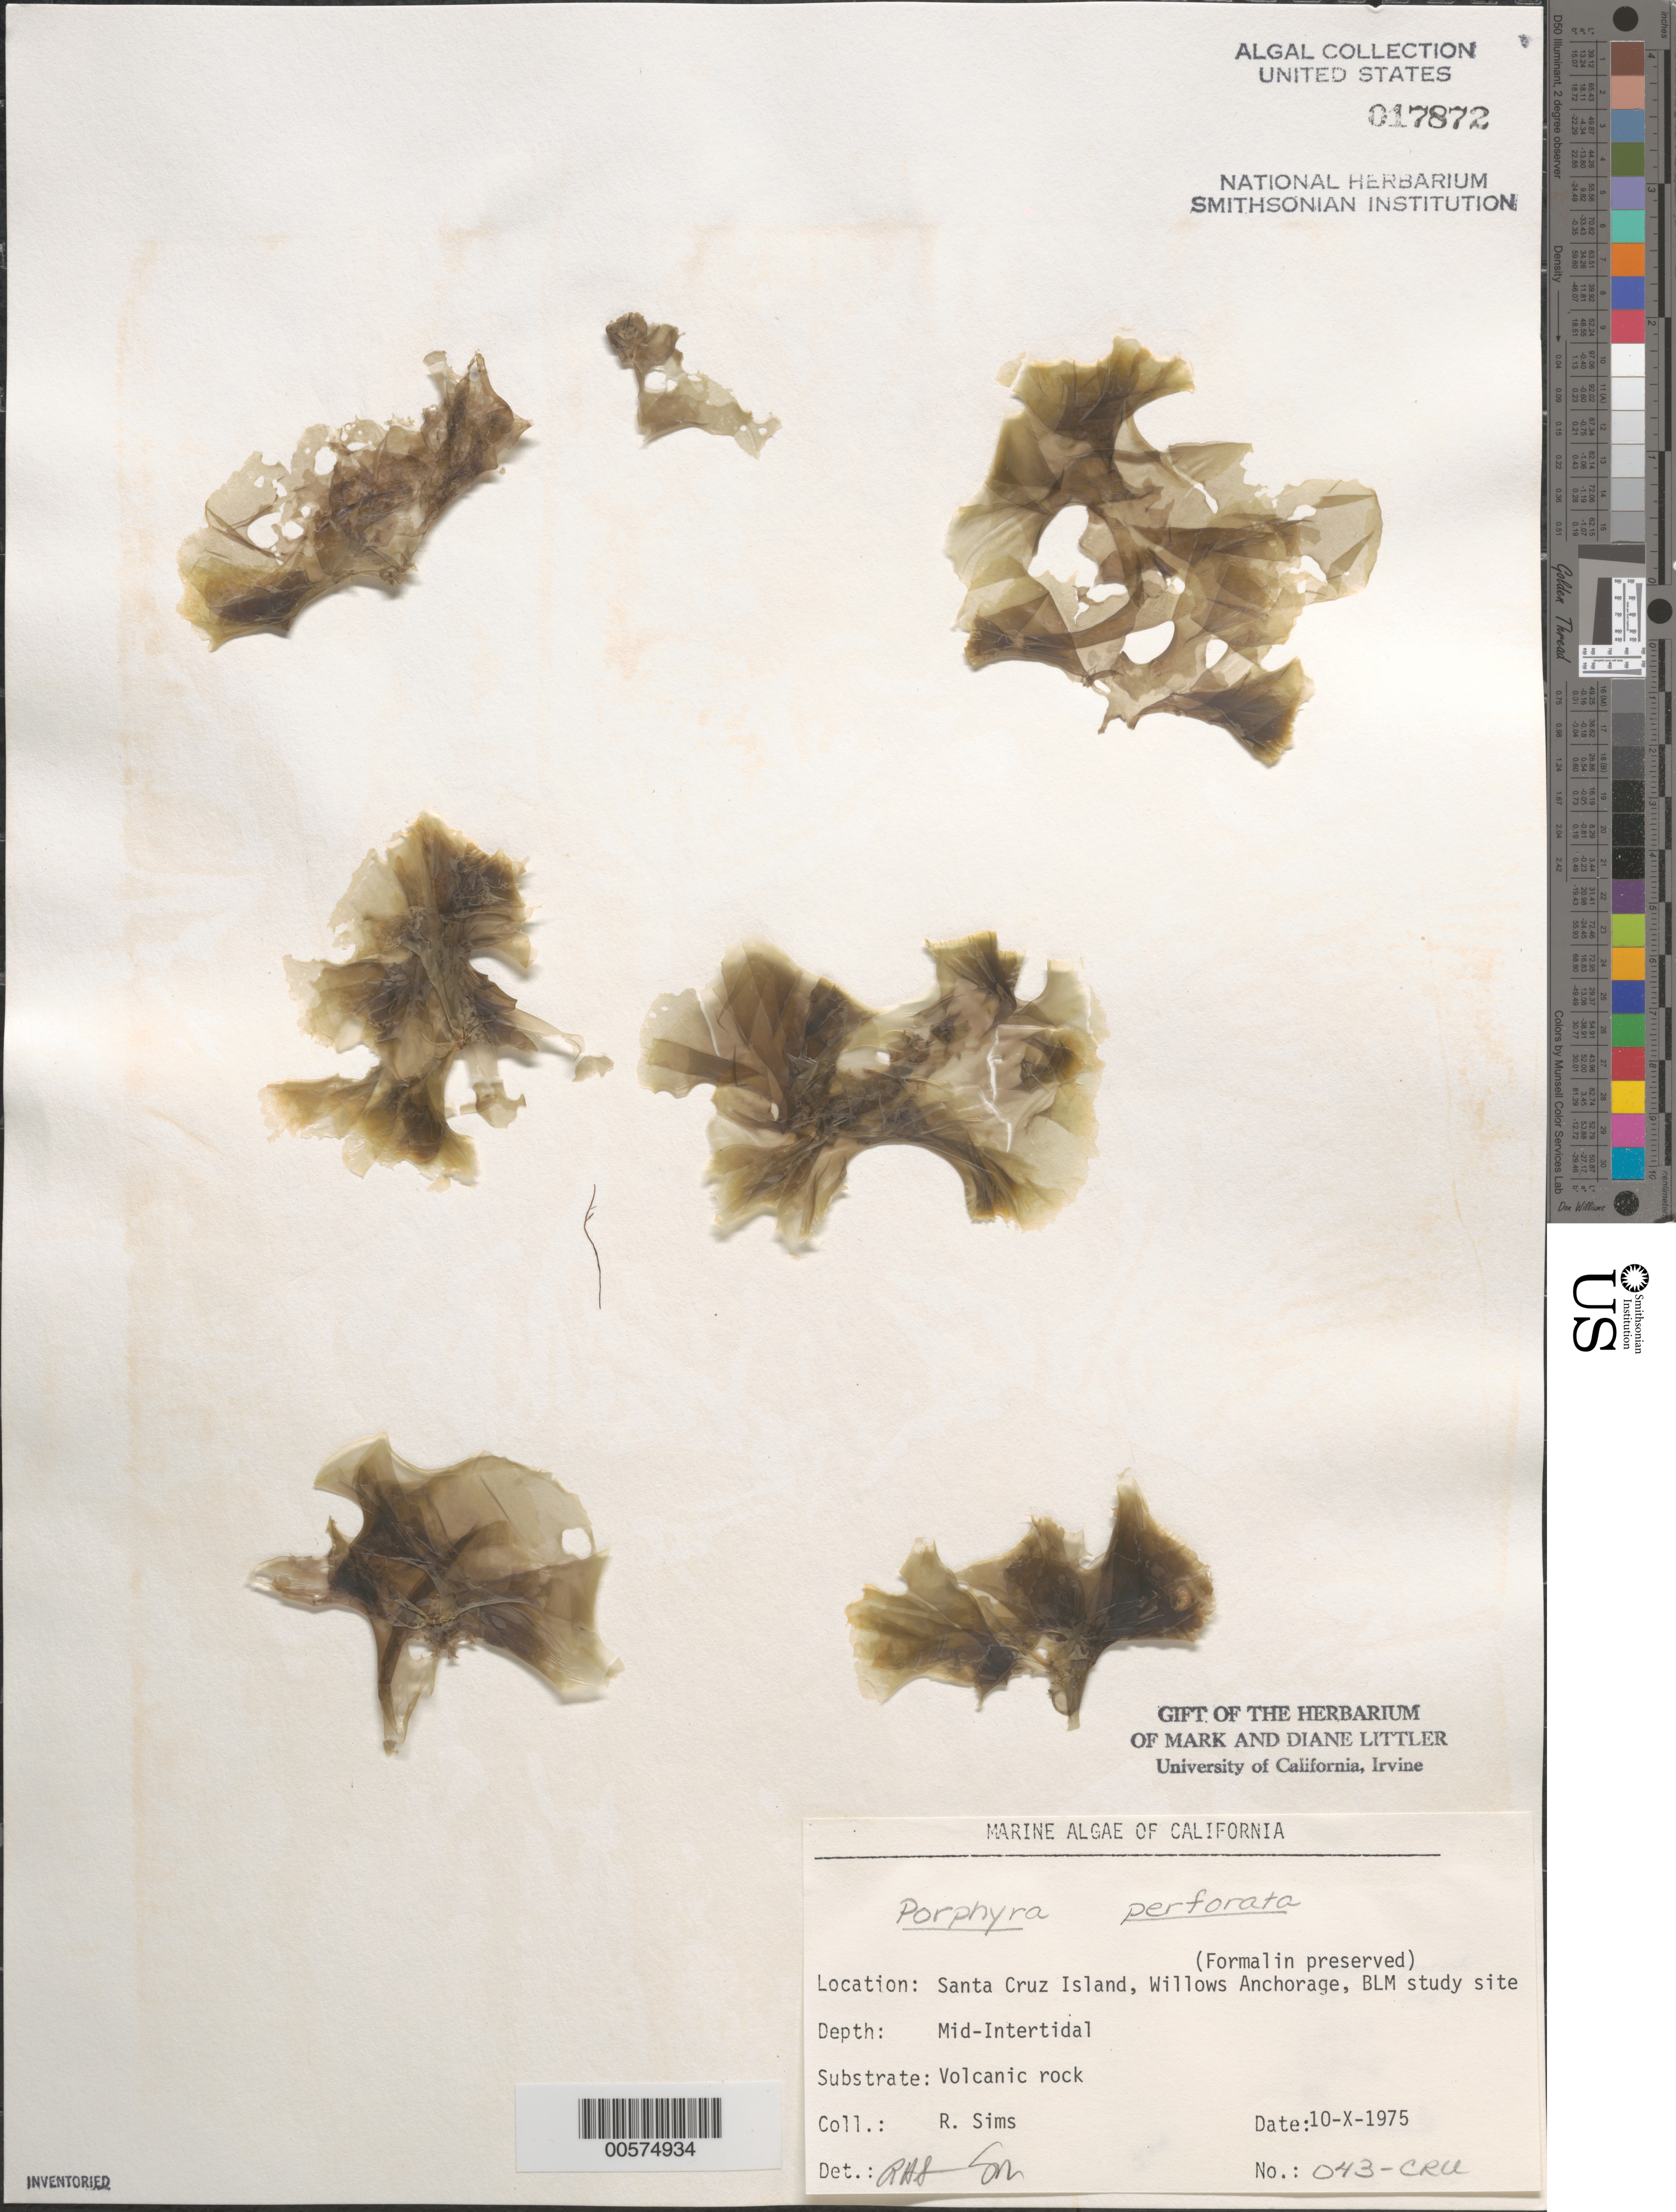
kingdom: Plantae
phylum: Rhodophyta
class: Bangiophyceae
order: Bangiales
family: Bangiaceae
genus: Pyropia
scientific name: Pyropia perforata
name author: (J. Agardh) S.C. Lindstrom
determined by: Algae name updating Project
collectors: R. H. Sims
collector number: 043-cru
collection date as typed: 10 Oct 1975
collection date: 1975-10-10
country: United States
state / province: California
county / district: Santa Barbara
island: Santa Cruz Island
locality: Willows Anchorage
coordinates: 33 57'38"N, 119 45'18"W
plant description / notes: BLM-SOCALBIGHT Rocky Intertidal Survey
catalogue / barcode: US 17872